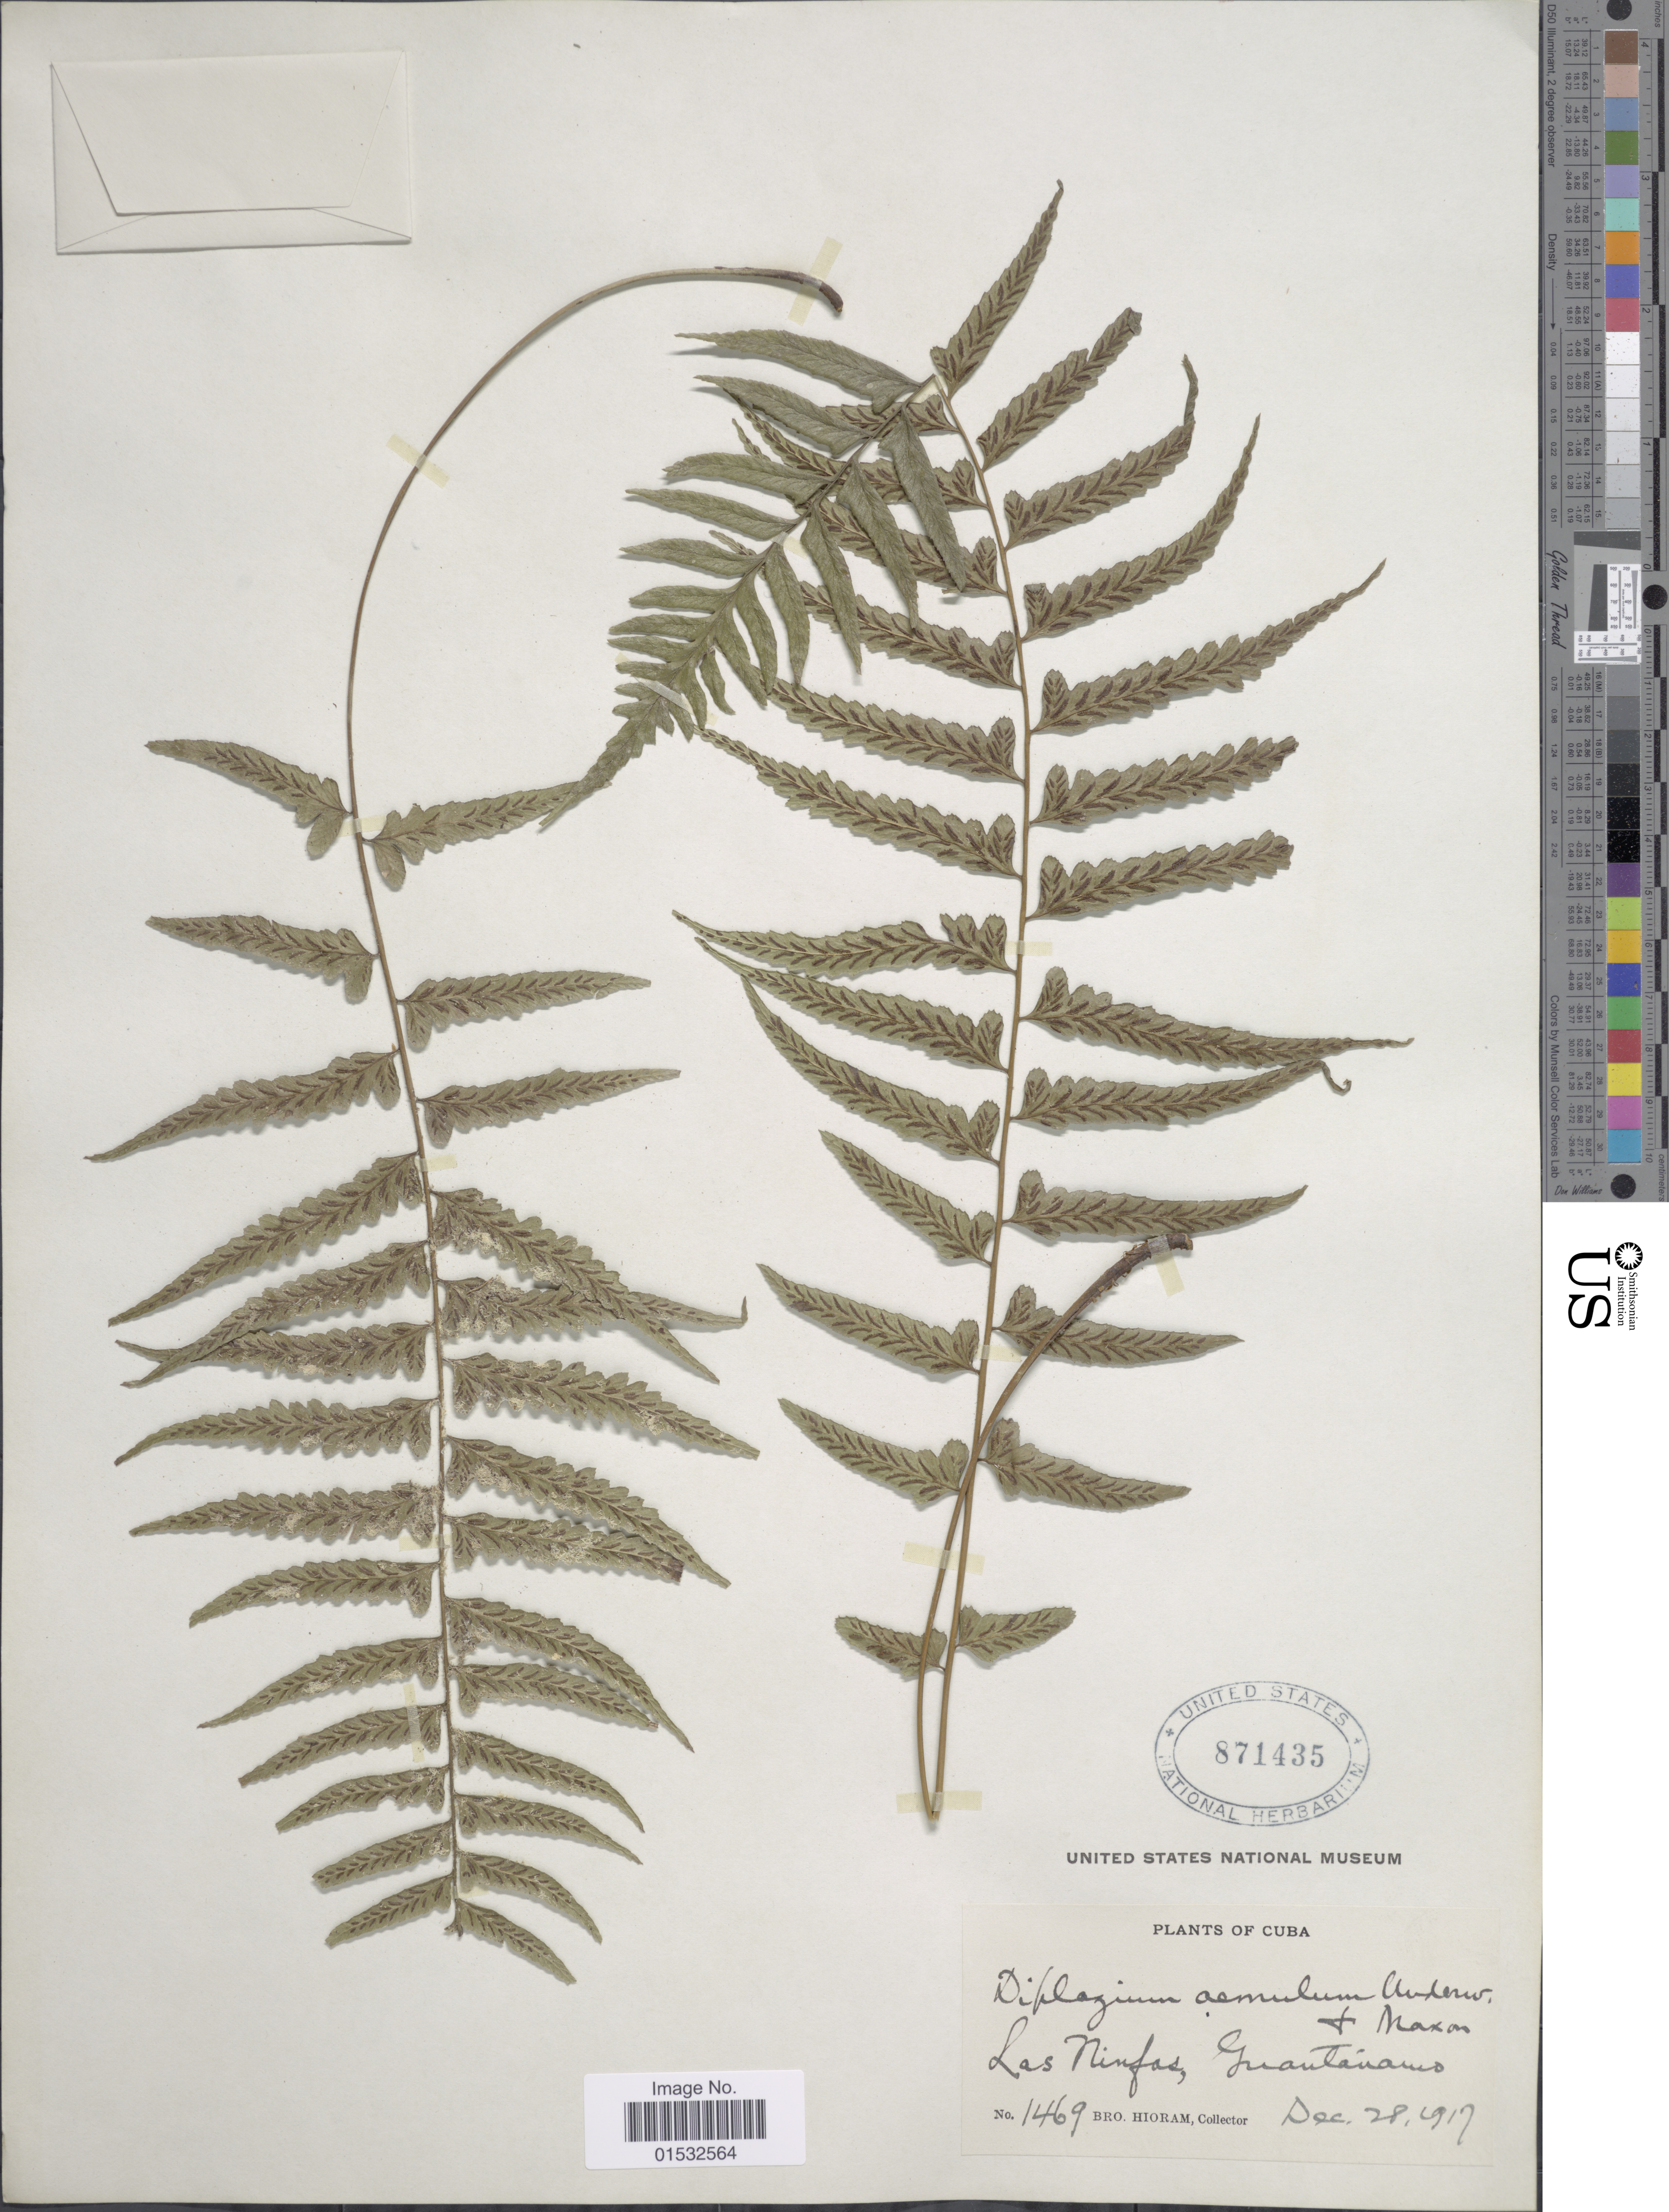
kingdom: Plantae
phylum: Tracheophyta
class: Polypodiopsida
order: Polypodiales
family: Athyriaceae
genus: Diplazium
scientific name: Diplazium cristatum x D. unilobum (Poir.) Hieron.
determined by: Sánchez, C.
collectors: Bro. Hioram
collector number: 1469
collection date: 1917-12-28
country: Cuba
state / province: Guantánamo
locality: Las Ninfas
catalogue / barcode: US 871435